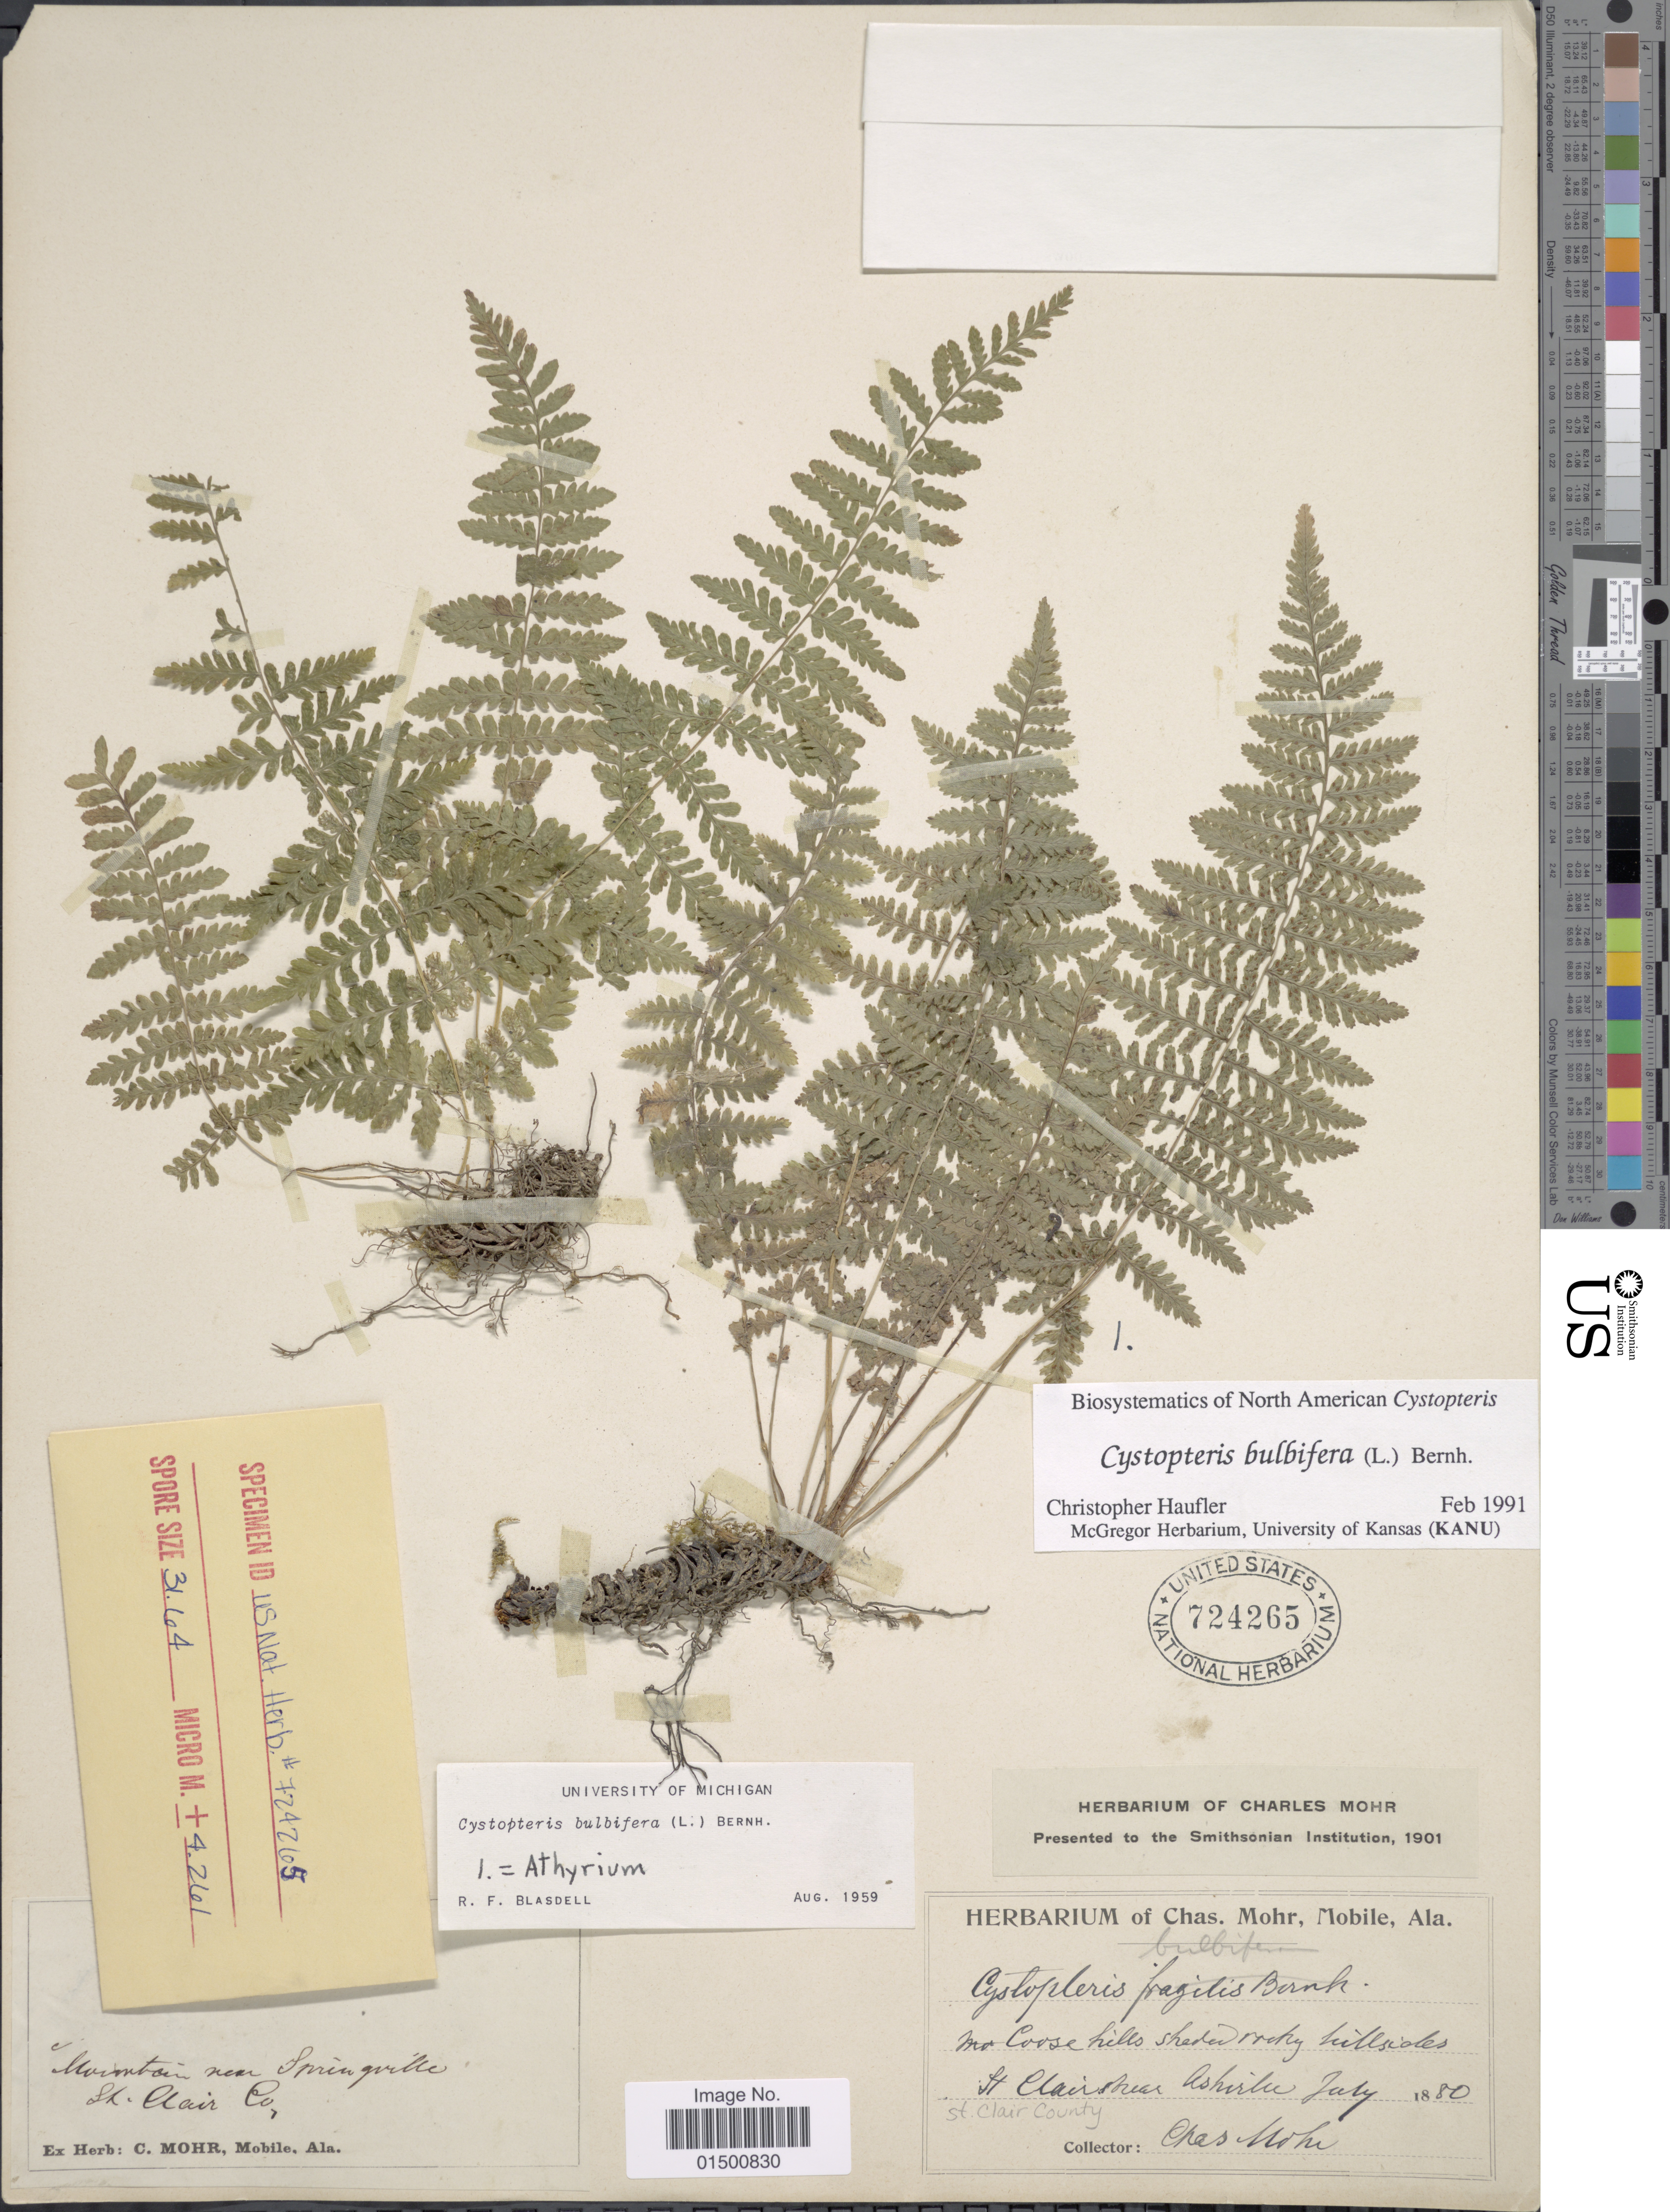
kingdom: Plantae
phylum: Tracheophyta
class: Polypodiopsida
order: Polypodiales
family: Cystopteridaceae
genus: Cystopteris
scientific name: Cystopteris bulbifera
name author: (L.) Bernh.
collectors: C. T. Mohr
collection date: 1880-07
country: United States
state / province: Alabama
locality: St. Clair near Ashville, St. Clair County, St. Clair County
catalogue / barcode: US 724265